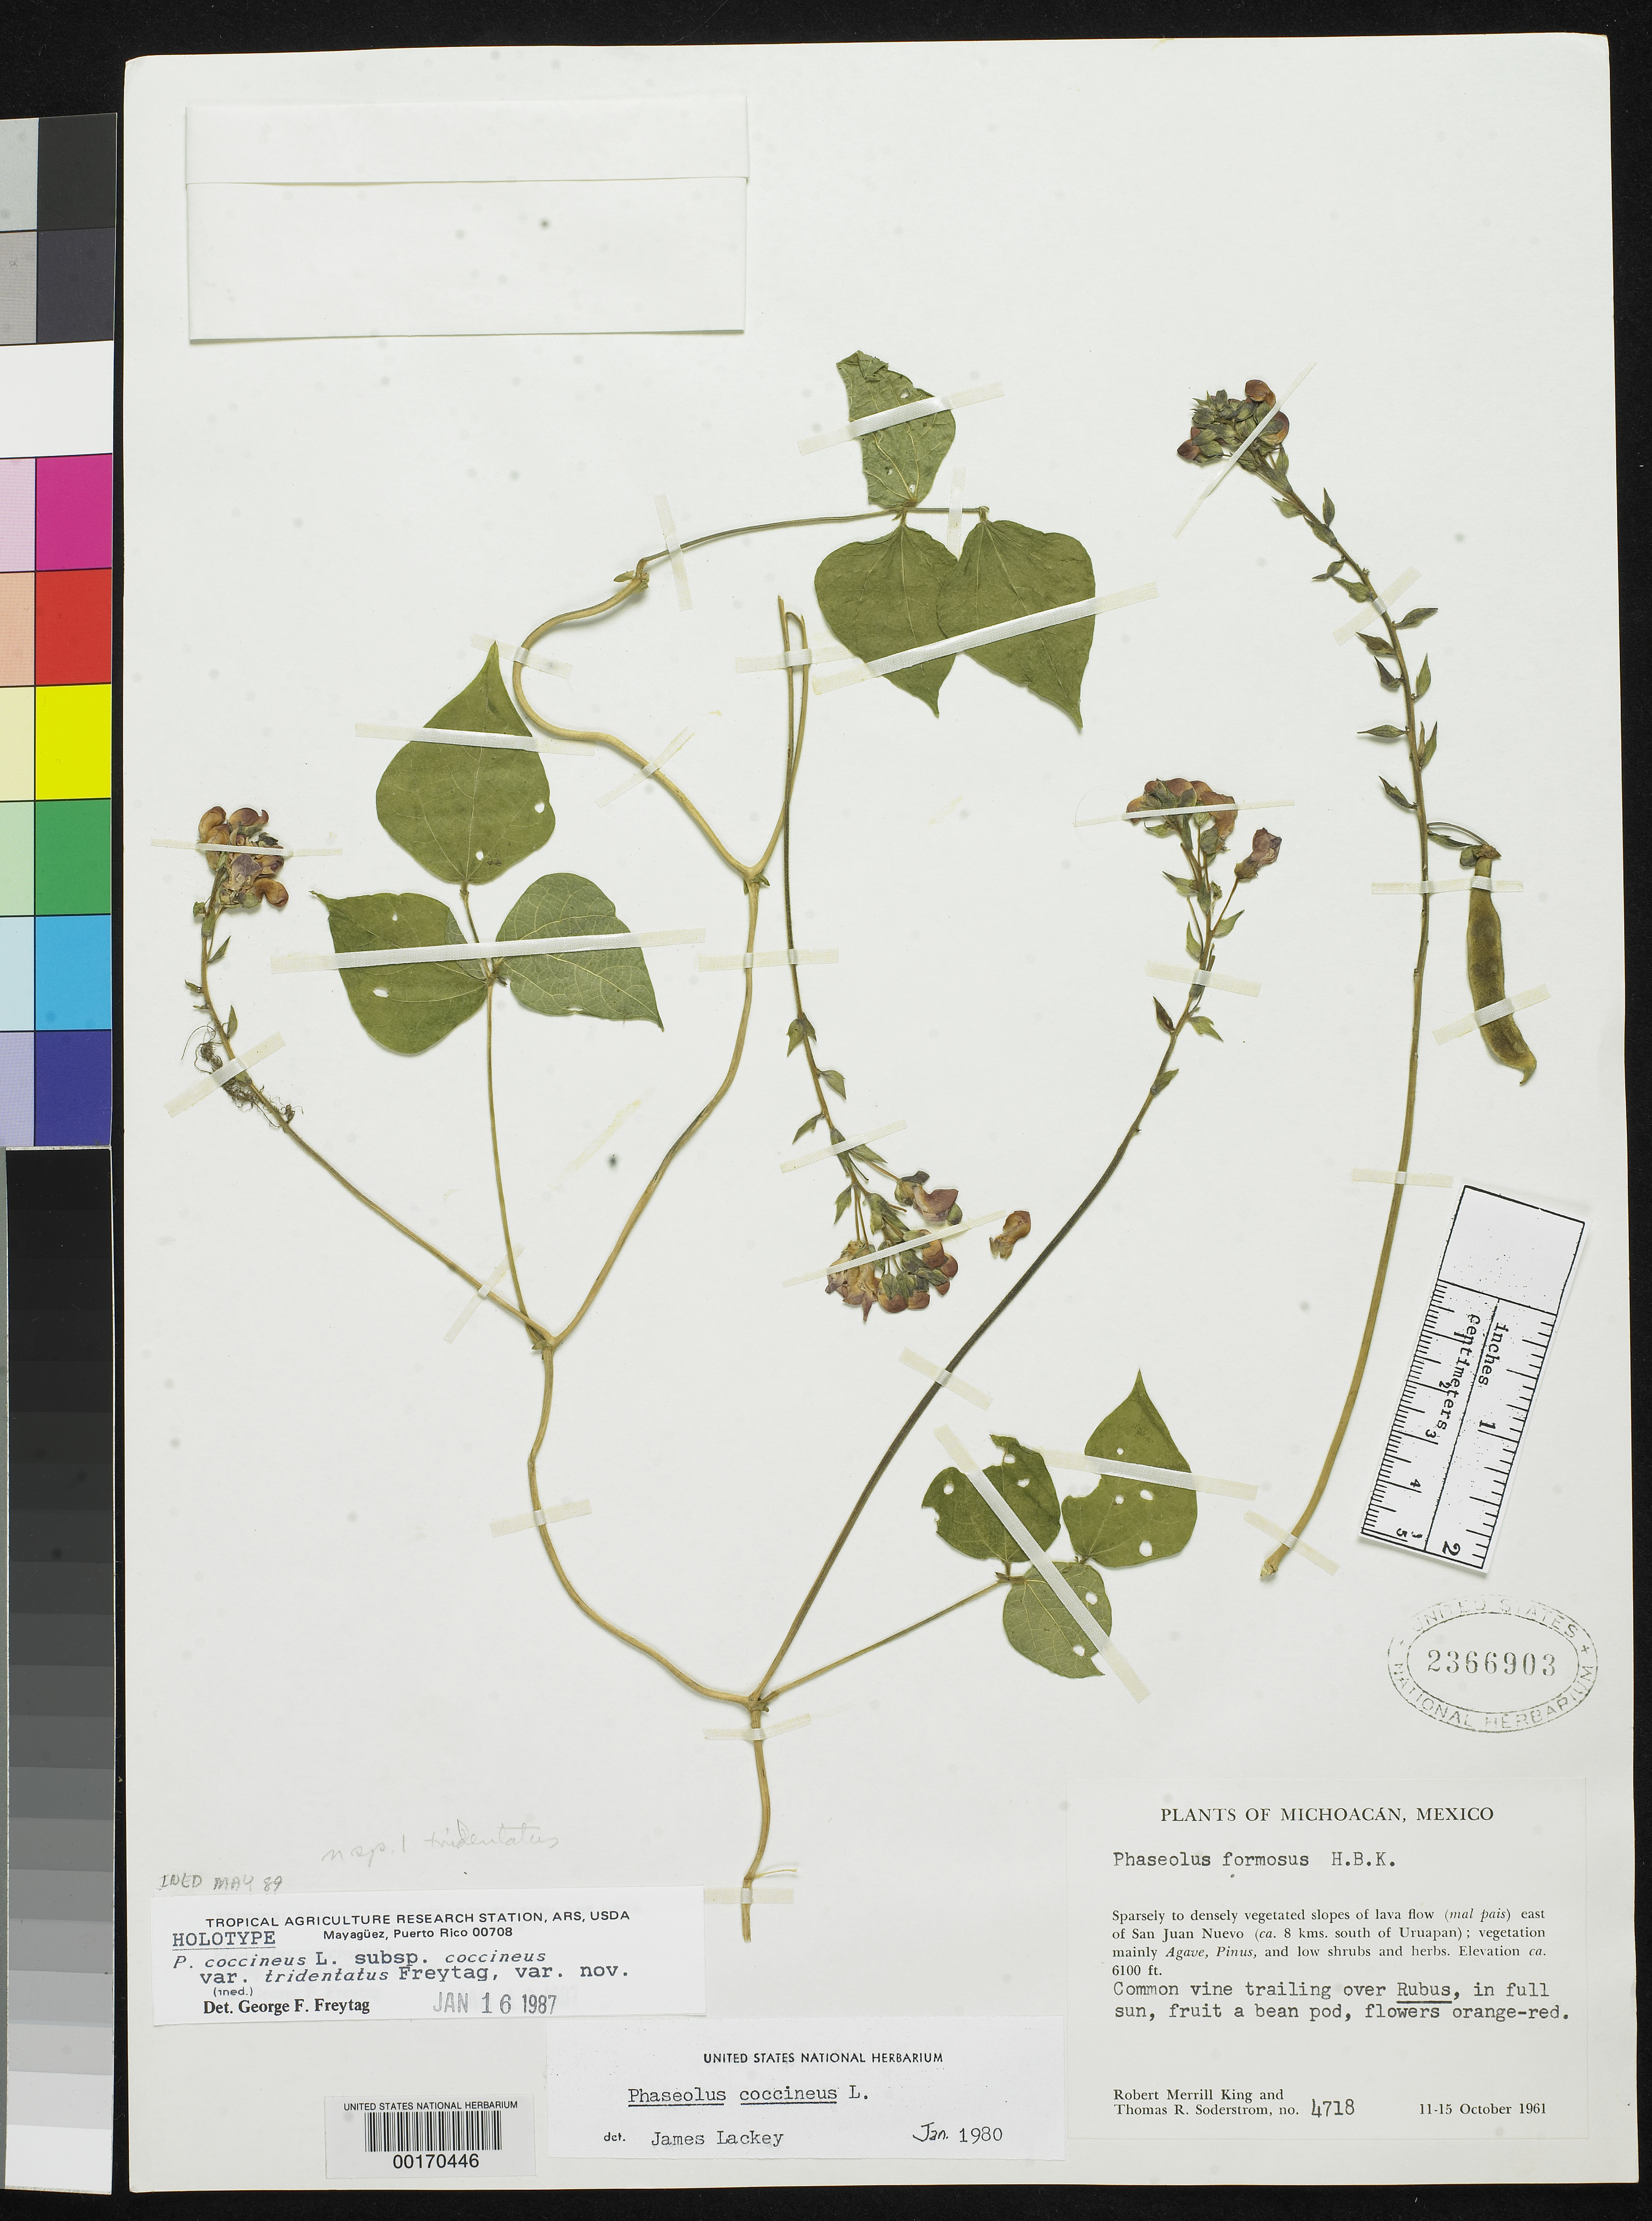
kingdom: Plantae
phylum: Tracheophyta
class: Magnoliopsida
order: Fabales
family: Fabaceae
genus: Phaseolus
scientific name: Phaseolus coccineus var. tridentatus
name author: Freytag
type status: Holotype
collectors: R. M. King & T. R. Soderstrom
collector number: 4718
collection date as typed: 11 Oct 1961 to 15 Oct 1961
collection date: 1961-10-11/1961-10-15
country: Mexico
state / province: Michoacán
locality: Sparsely to densely vegetated slopes of lava flow (mal pais) east of San Juan Nuevo (ca. 8 km south of Uruapan).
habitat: Sparsely to densely vegetated slopes of lava flow (mal pais).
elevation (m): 1859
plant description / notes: Full taxon name: Phaseolus coccineus subsp. coccineus var. tridentatus.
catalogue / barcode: US 2366903